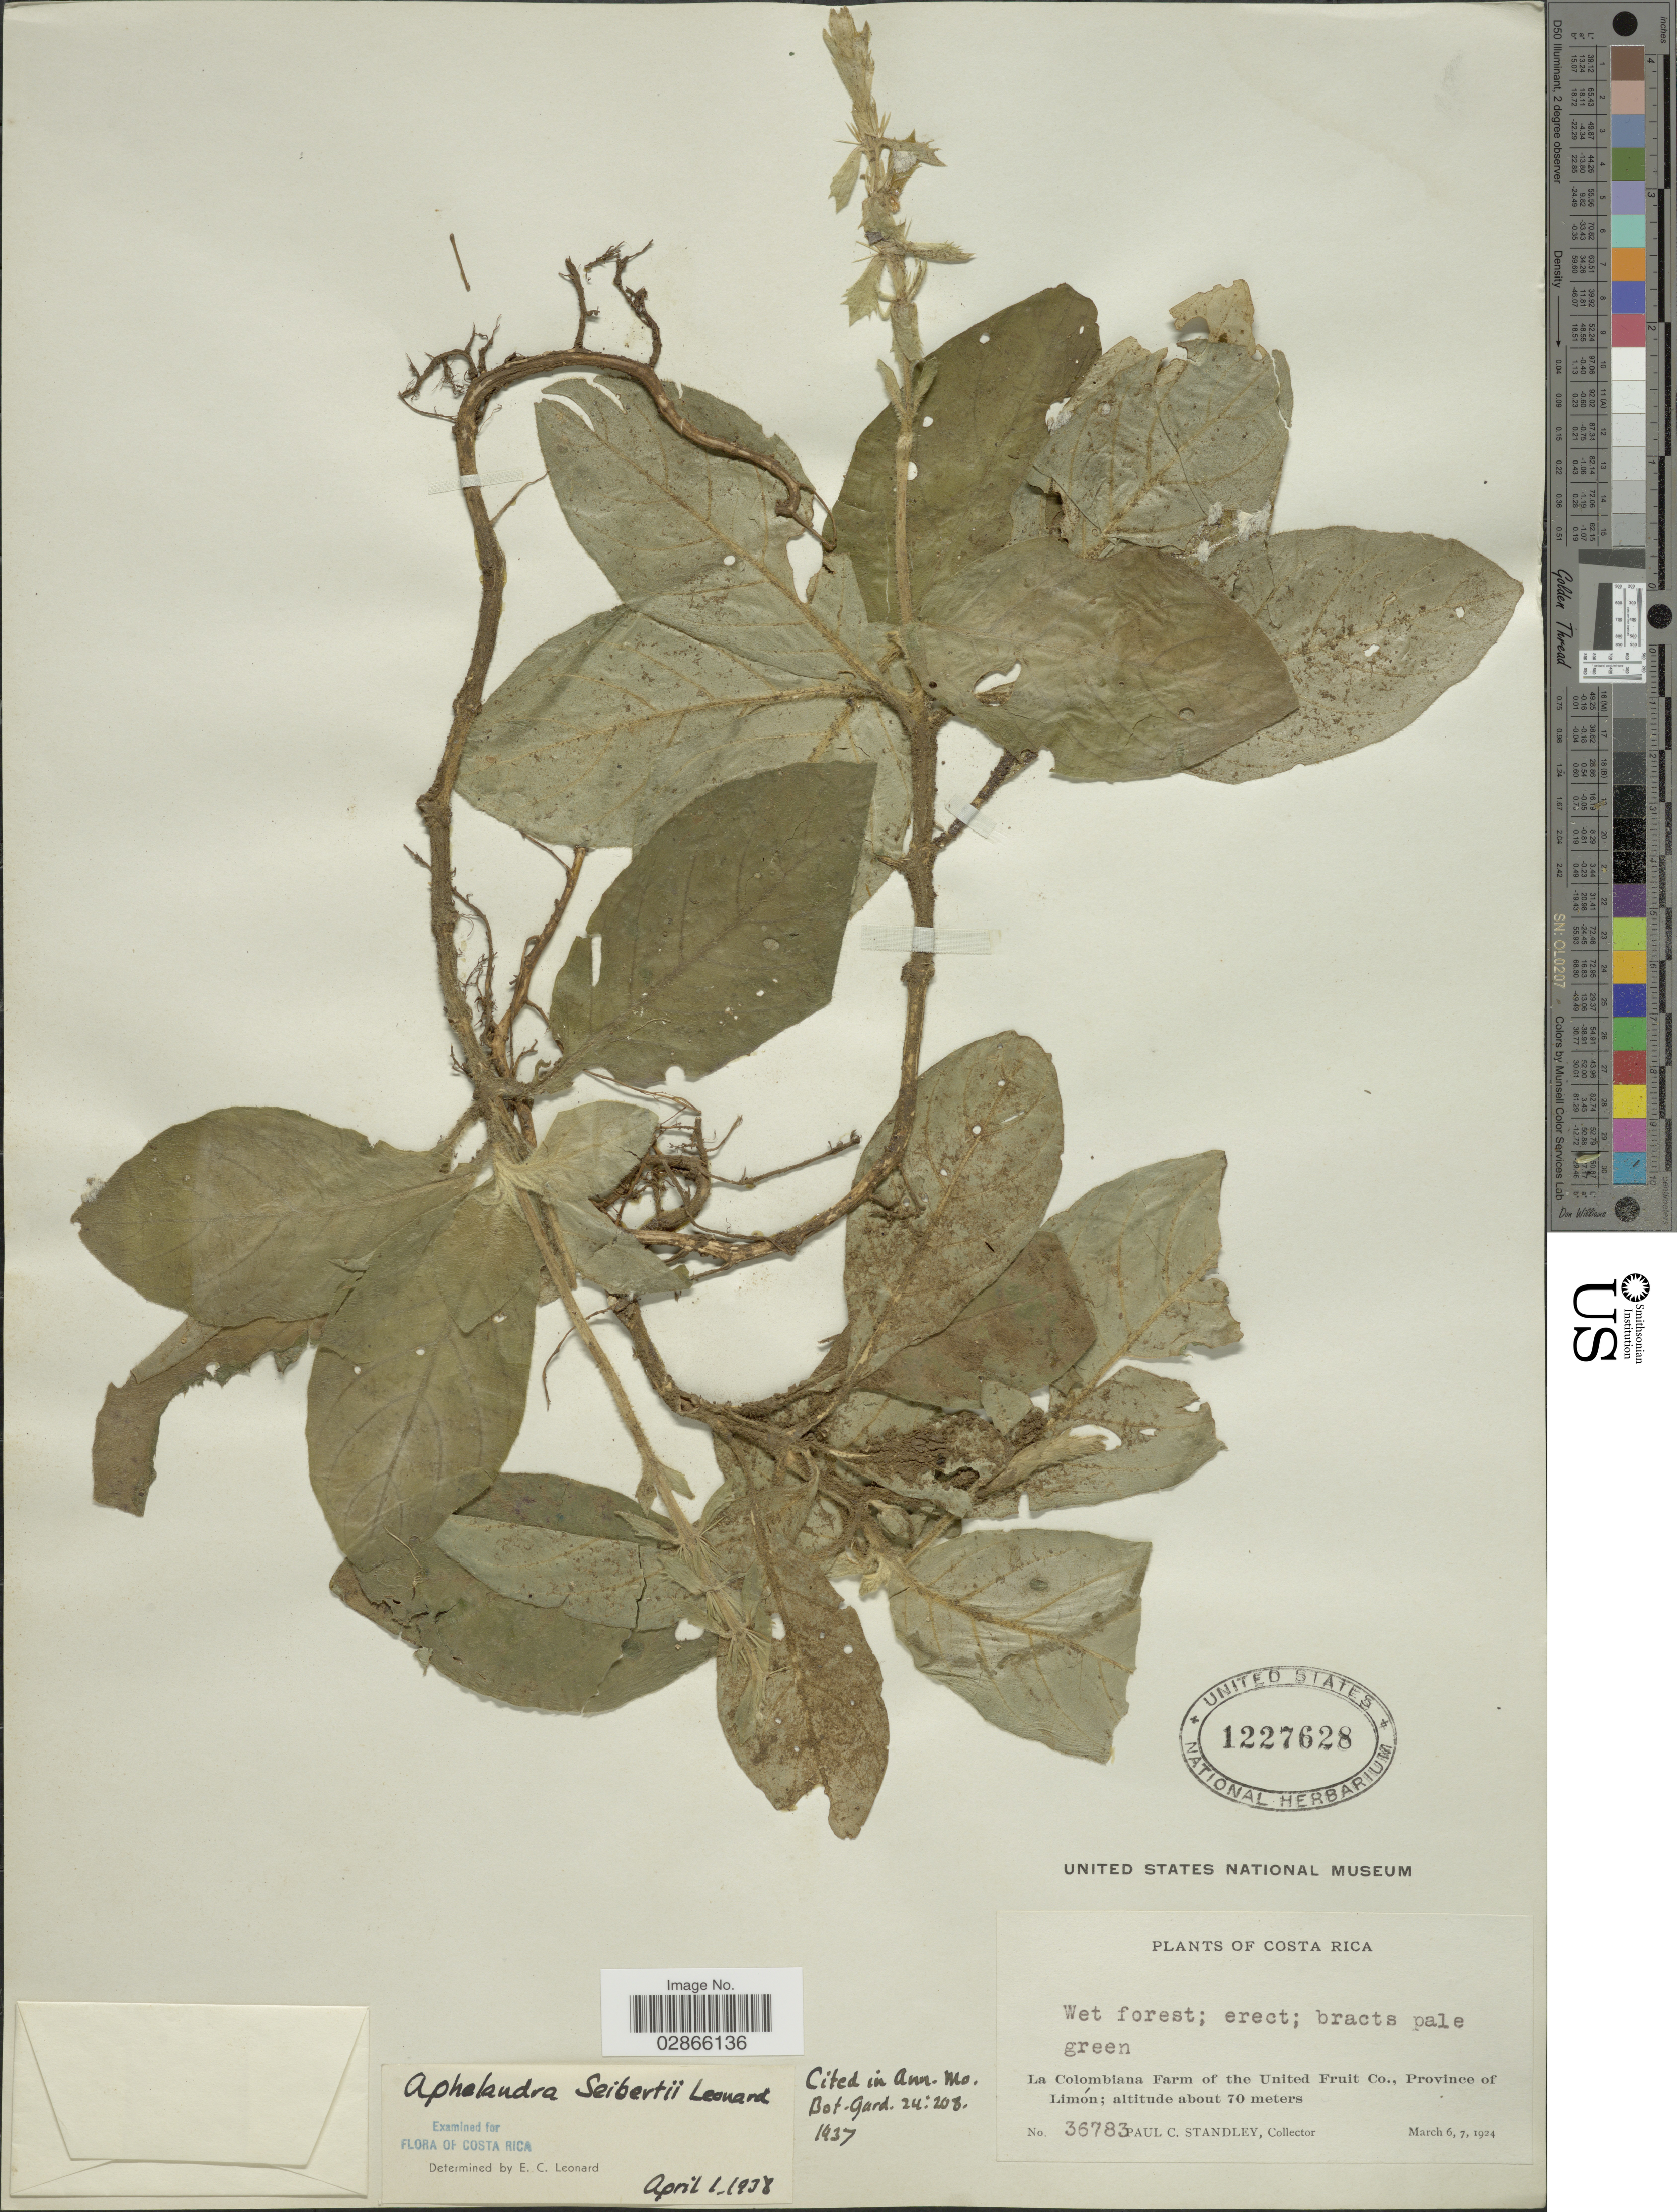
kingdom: Plantae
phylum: Tracheophyta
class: Magnoliopsida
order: Lamiales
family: Acanthaceae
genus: Aphelandra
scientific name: Aphelandra seibertii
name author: Leonard in Woodson & Seibert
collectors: P. C. Standley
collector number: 36783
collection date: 1924-03-06/1924-03-07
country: Costa Rica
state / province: Limón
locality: La Colombiana Farm of the United Fruit Co.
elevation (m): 70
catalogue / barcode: US 1227628